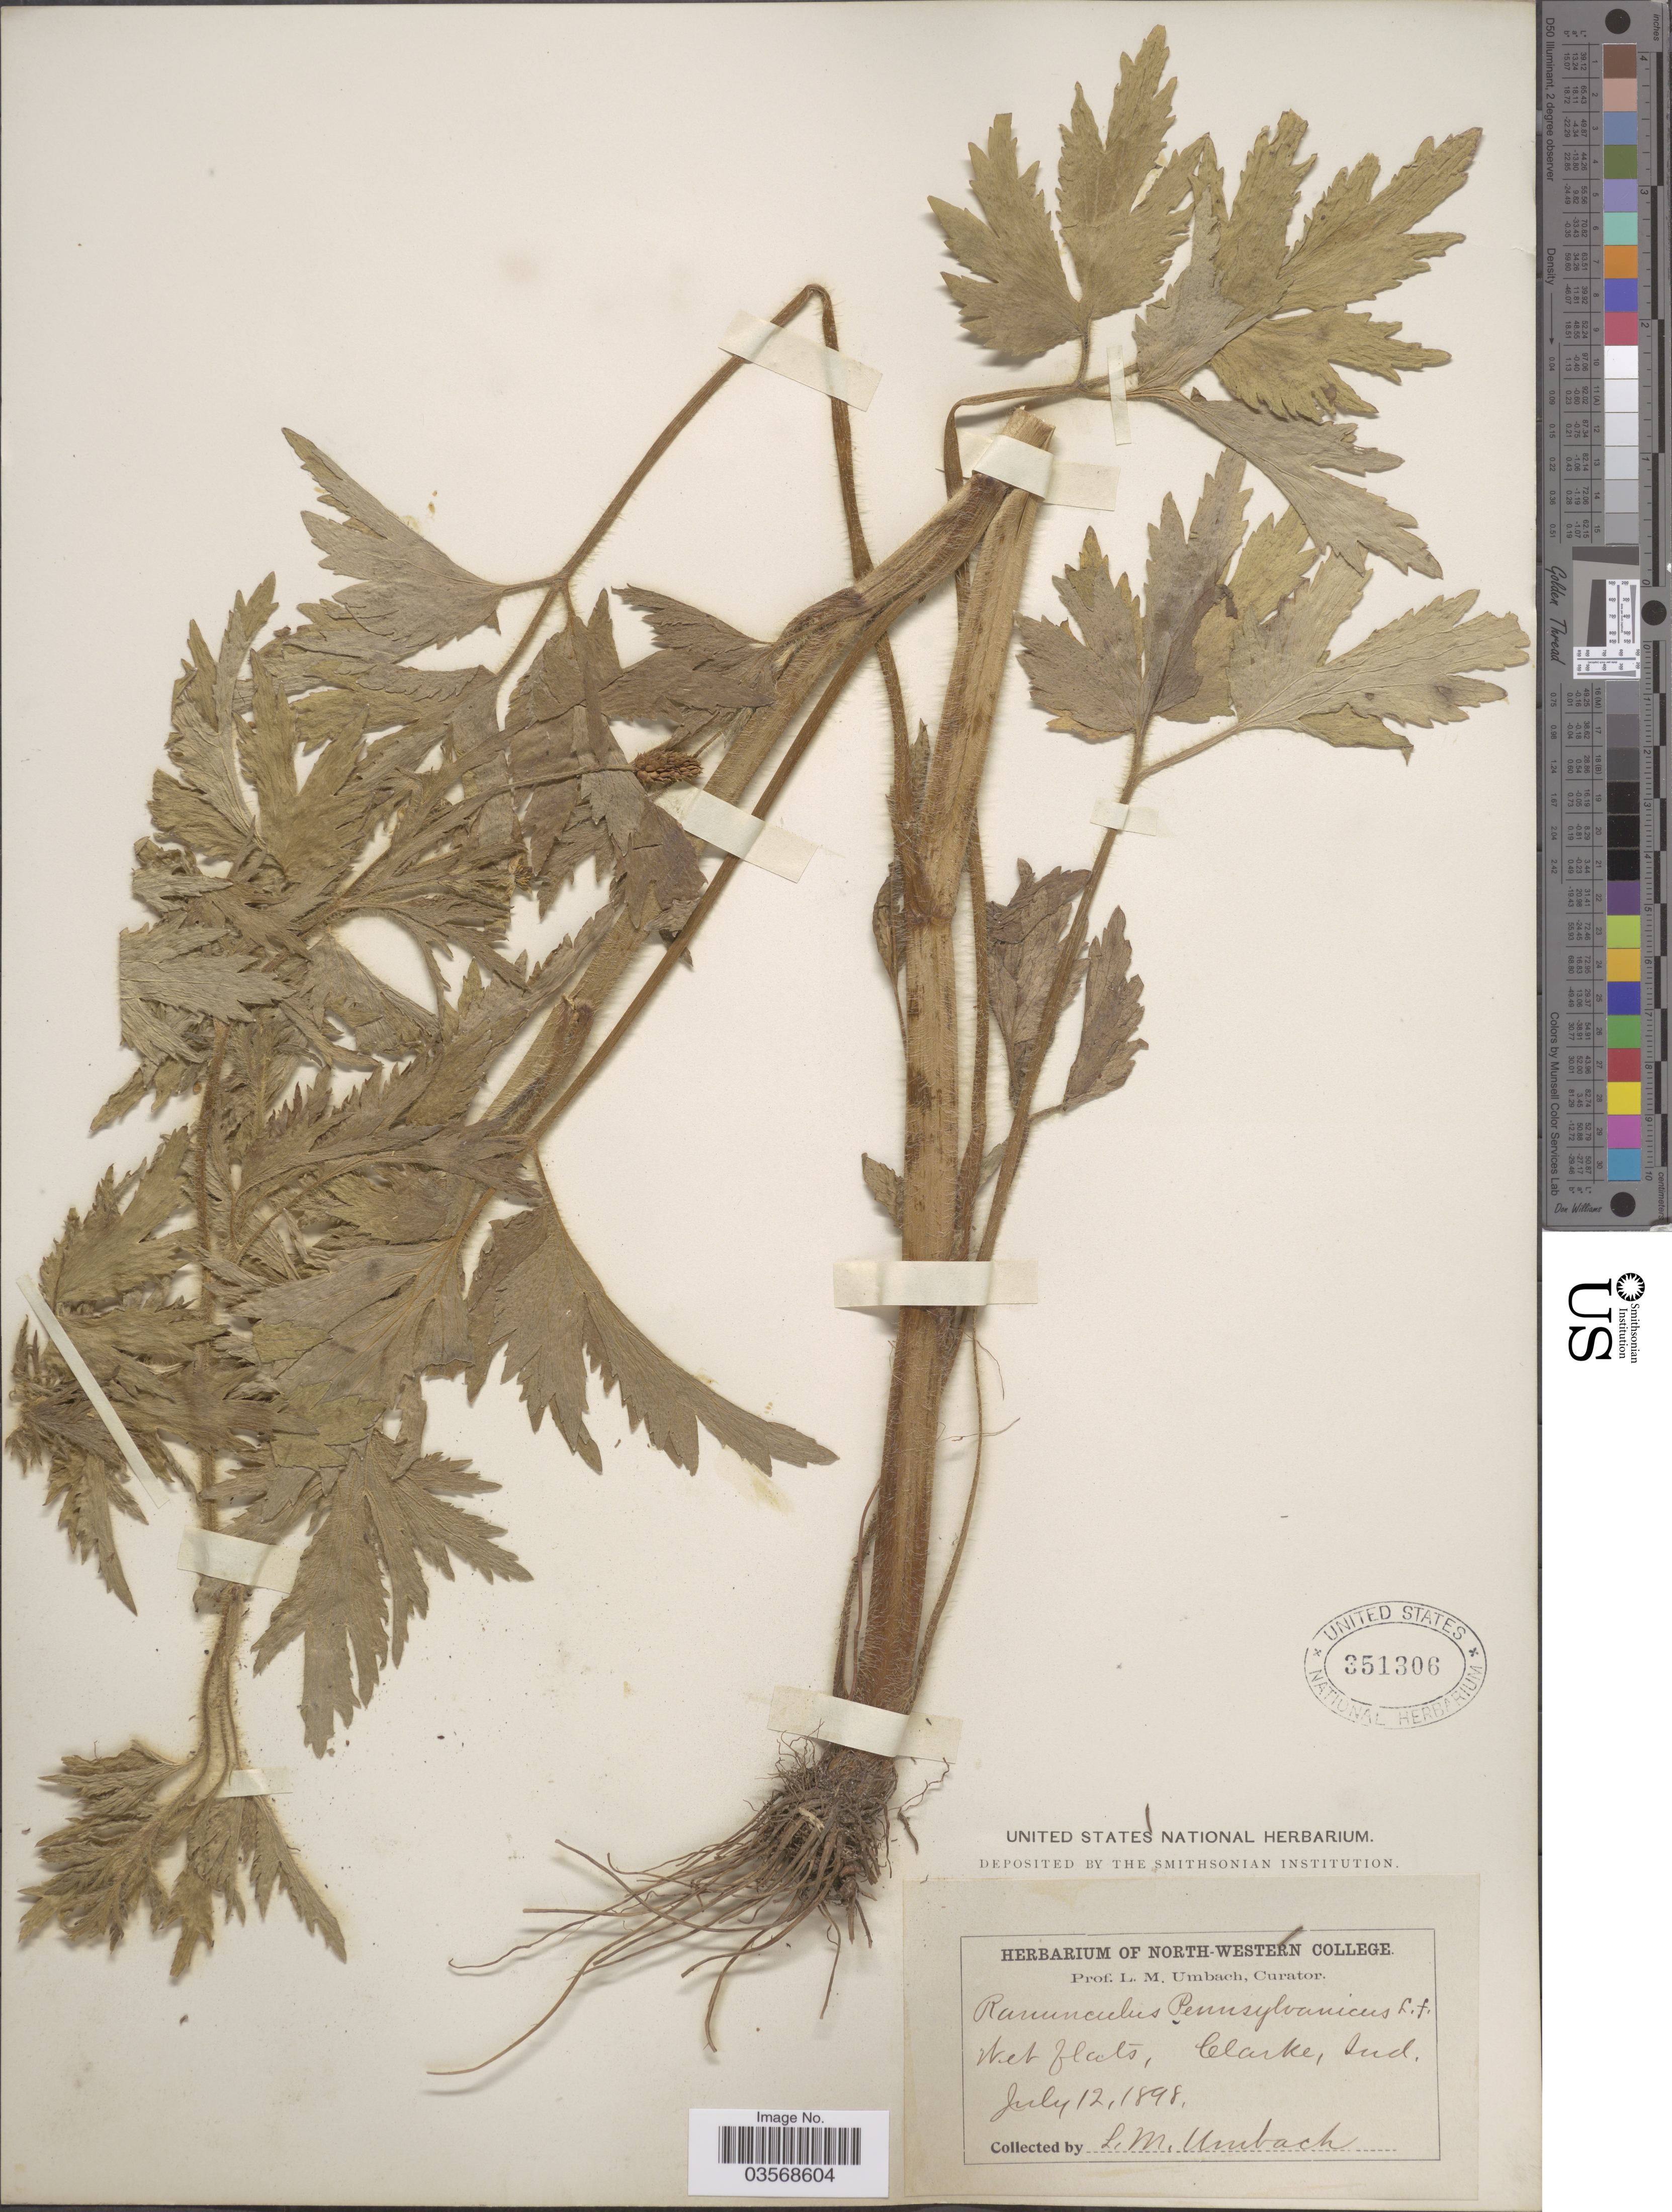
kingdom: Plantae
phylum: Tracheophyta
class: Magnoliopsida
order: Ranunculales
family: Ranunculaceae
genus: Ranunculus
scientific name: Ranunculus pensylvanicus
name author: L. f.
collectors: L. M. Umbach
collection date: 1898-07-12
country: United States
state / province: Indiana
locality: Wet flats, Clarke.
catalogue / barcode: US 351306